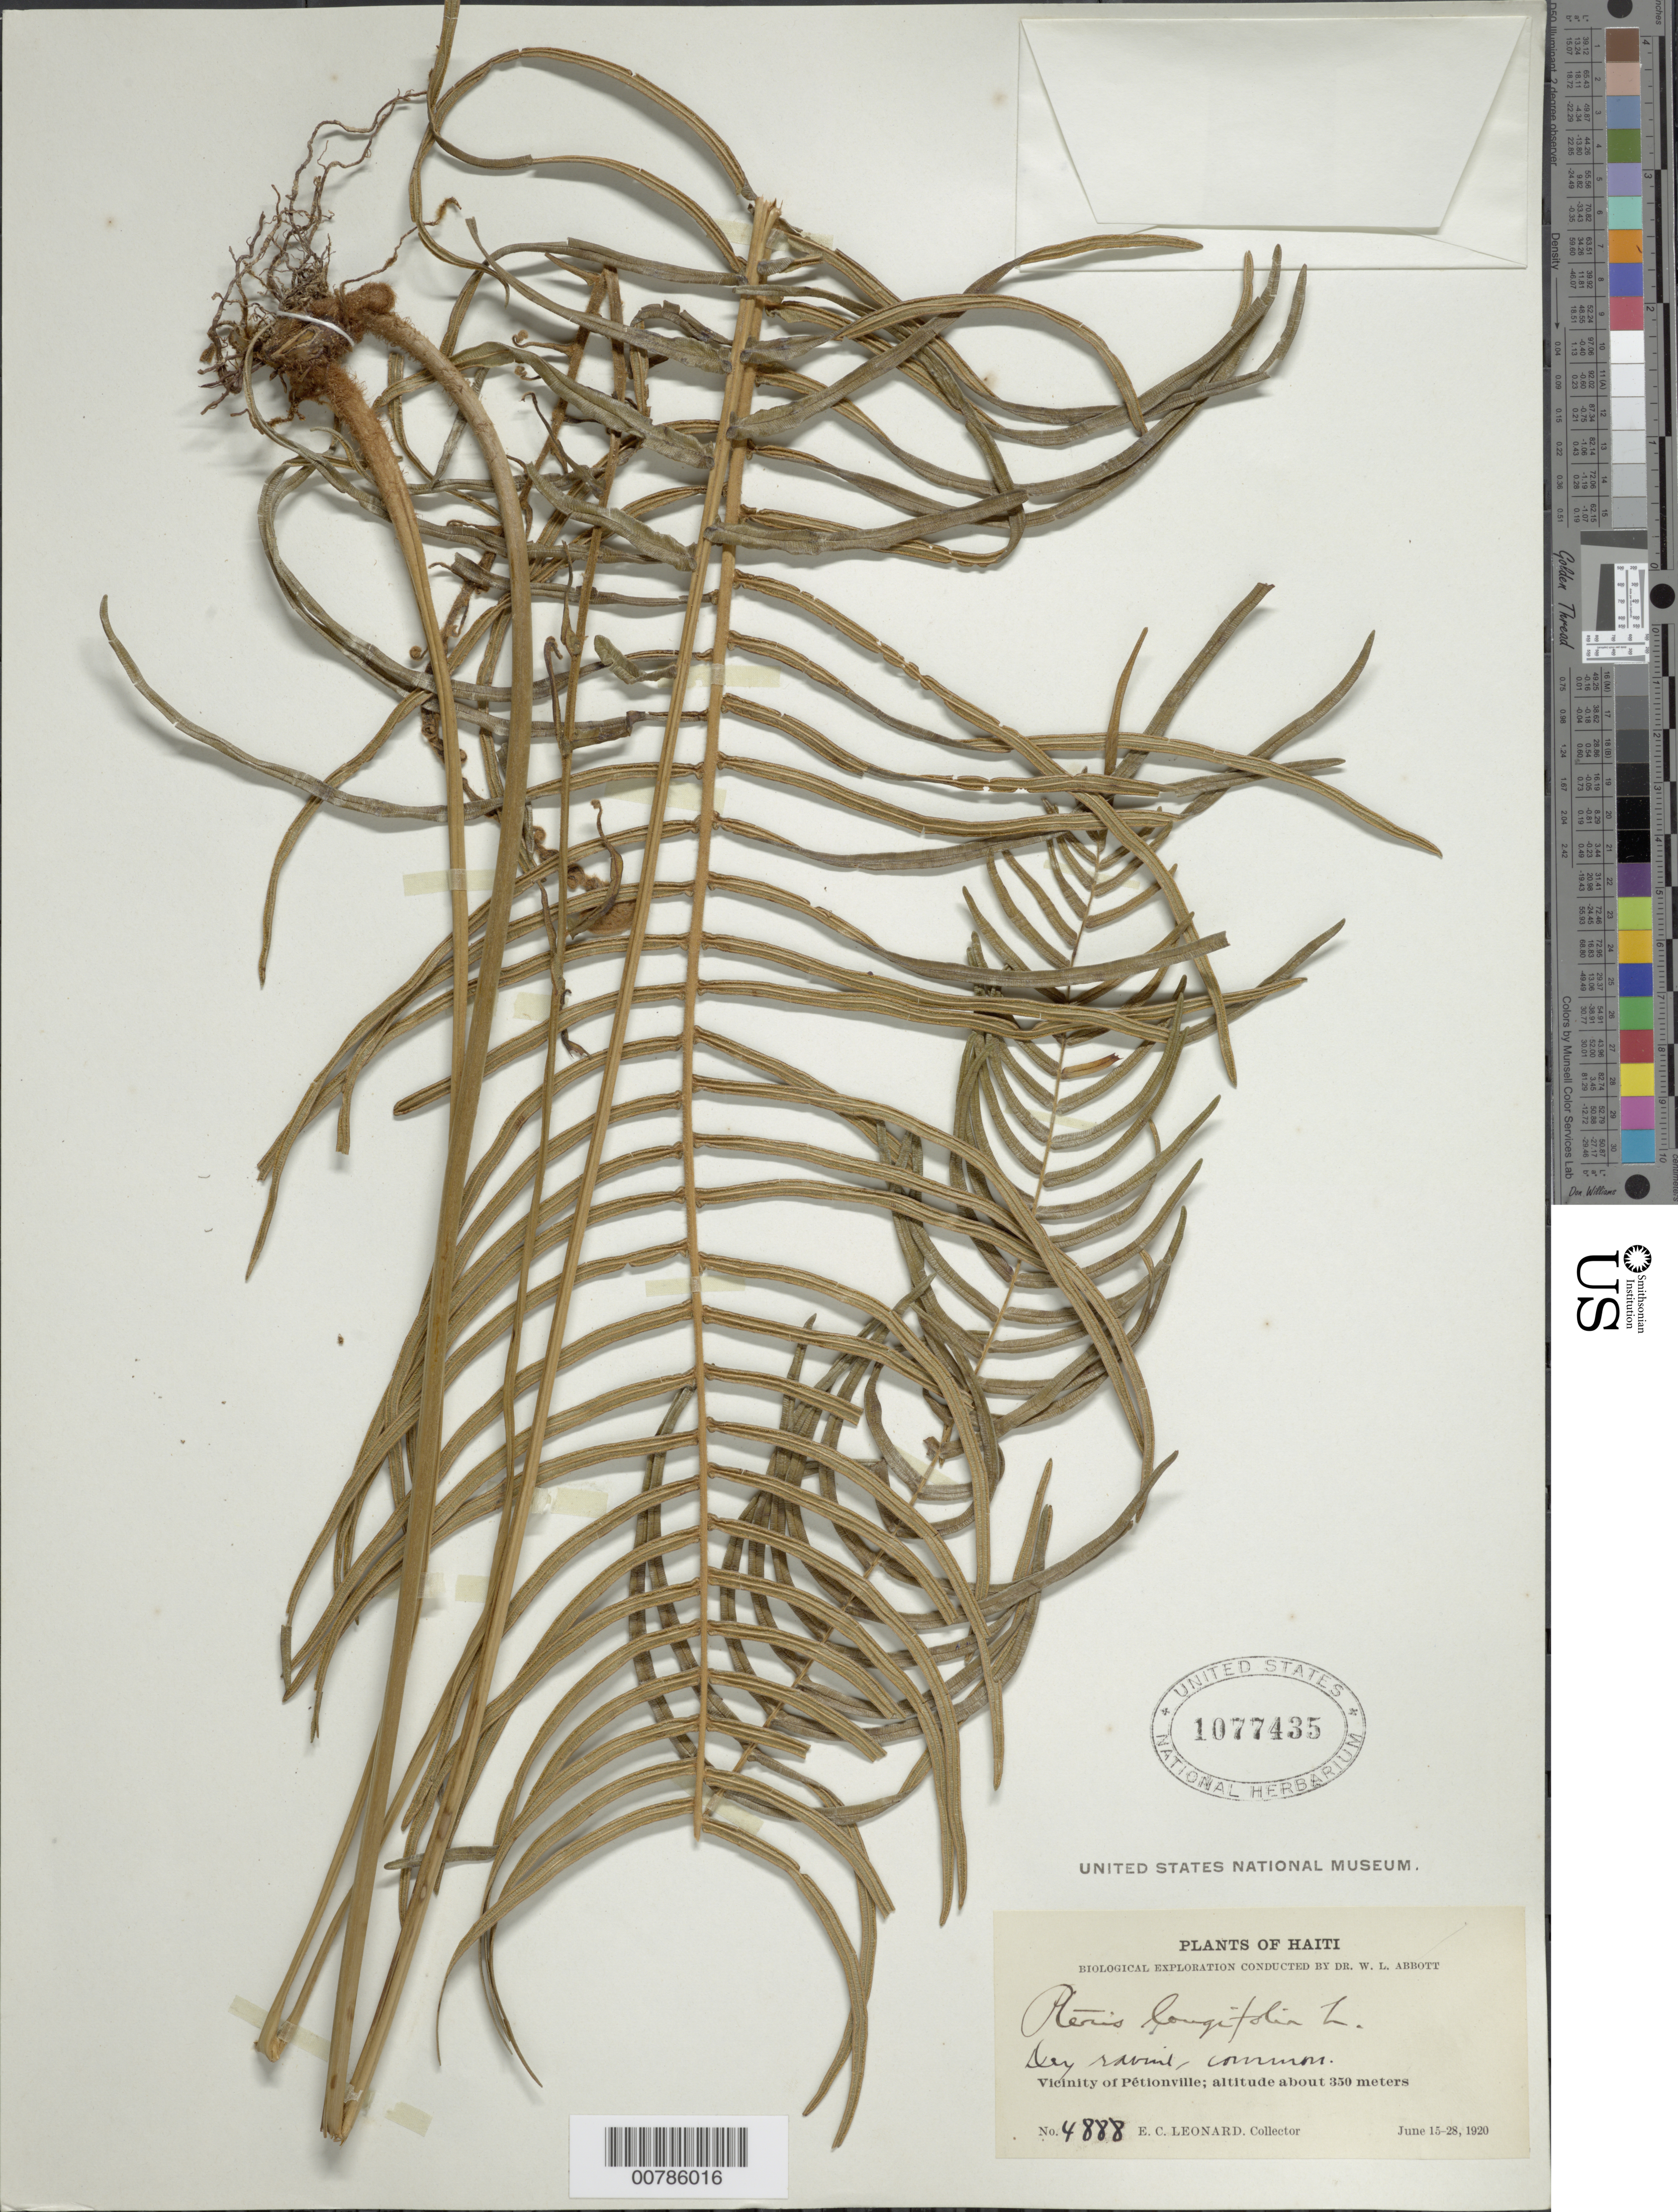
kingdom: Plantae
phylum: Tracheophyta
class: Polypodiopsida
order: Polypodiales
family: Pteridaceae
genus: Pteris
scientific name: Pteris longifolia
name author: L.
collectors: E. C. Leonard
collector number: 4888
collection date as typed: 15 Jun 1920 28 Jun 1920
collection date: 1920-06-15/1920-06-28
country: Haiti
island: Hispaniola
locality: Pétionville, vicinity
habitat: Dry ravine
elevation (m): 350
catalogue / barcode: US 1077435